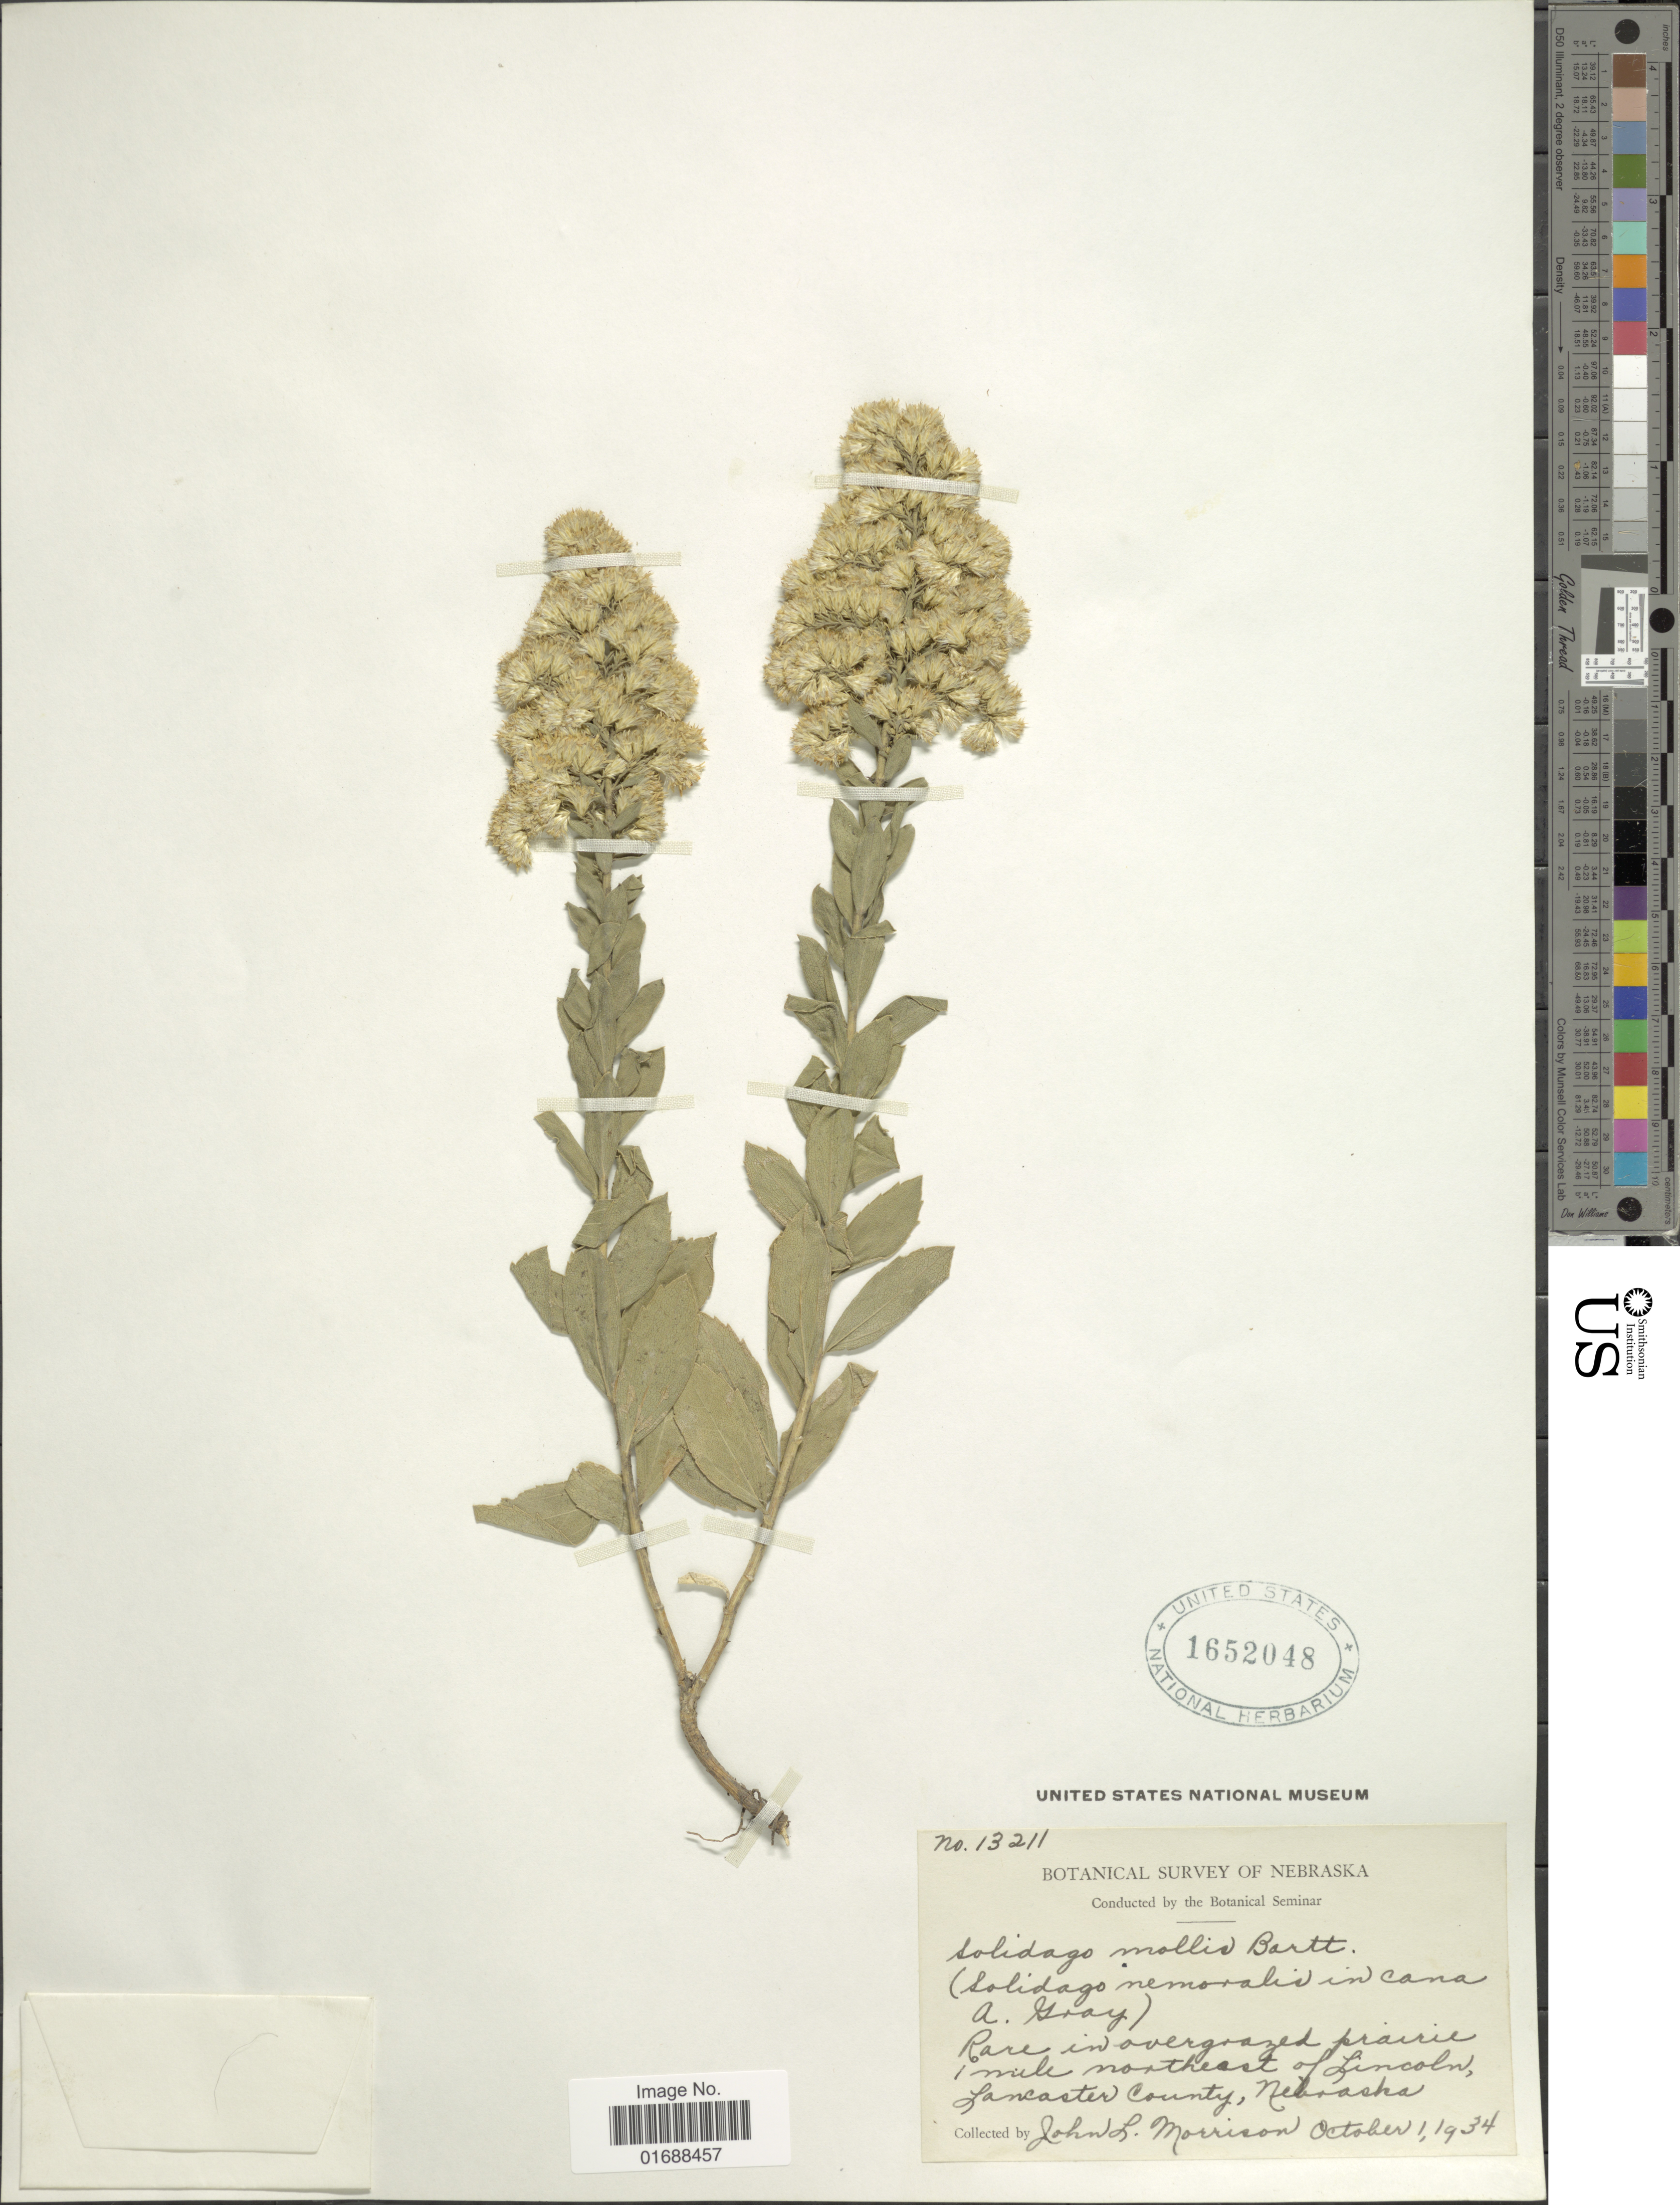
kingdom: Plantae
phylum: Tracheophyta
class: Magnoliopsida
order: Asterales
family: Asteraceae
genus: Solidago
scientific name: Solidago mollis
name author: Bartl.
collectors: J. L. Morrison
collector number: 13211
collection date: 1934-10-01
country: United States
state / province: Nebraska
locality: Rare in overgrazed prairie 1 mile northeast of Lincoln, Lancaster County, Nebraska.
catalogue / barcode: US 1652048